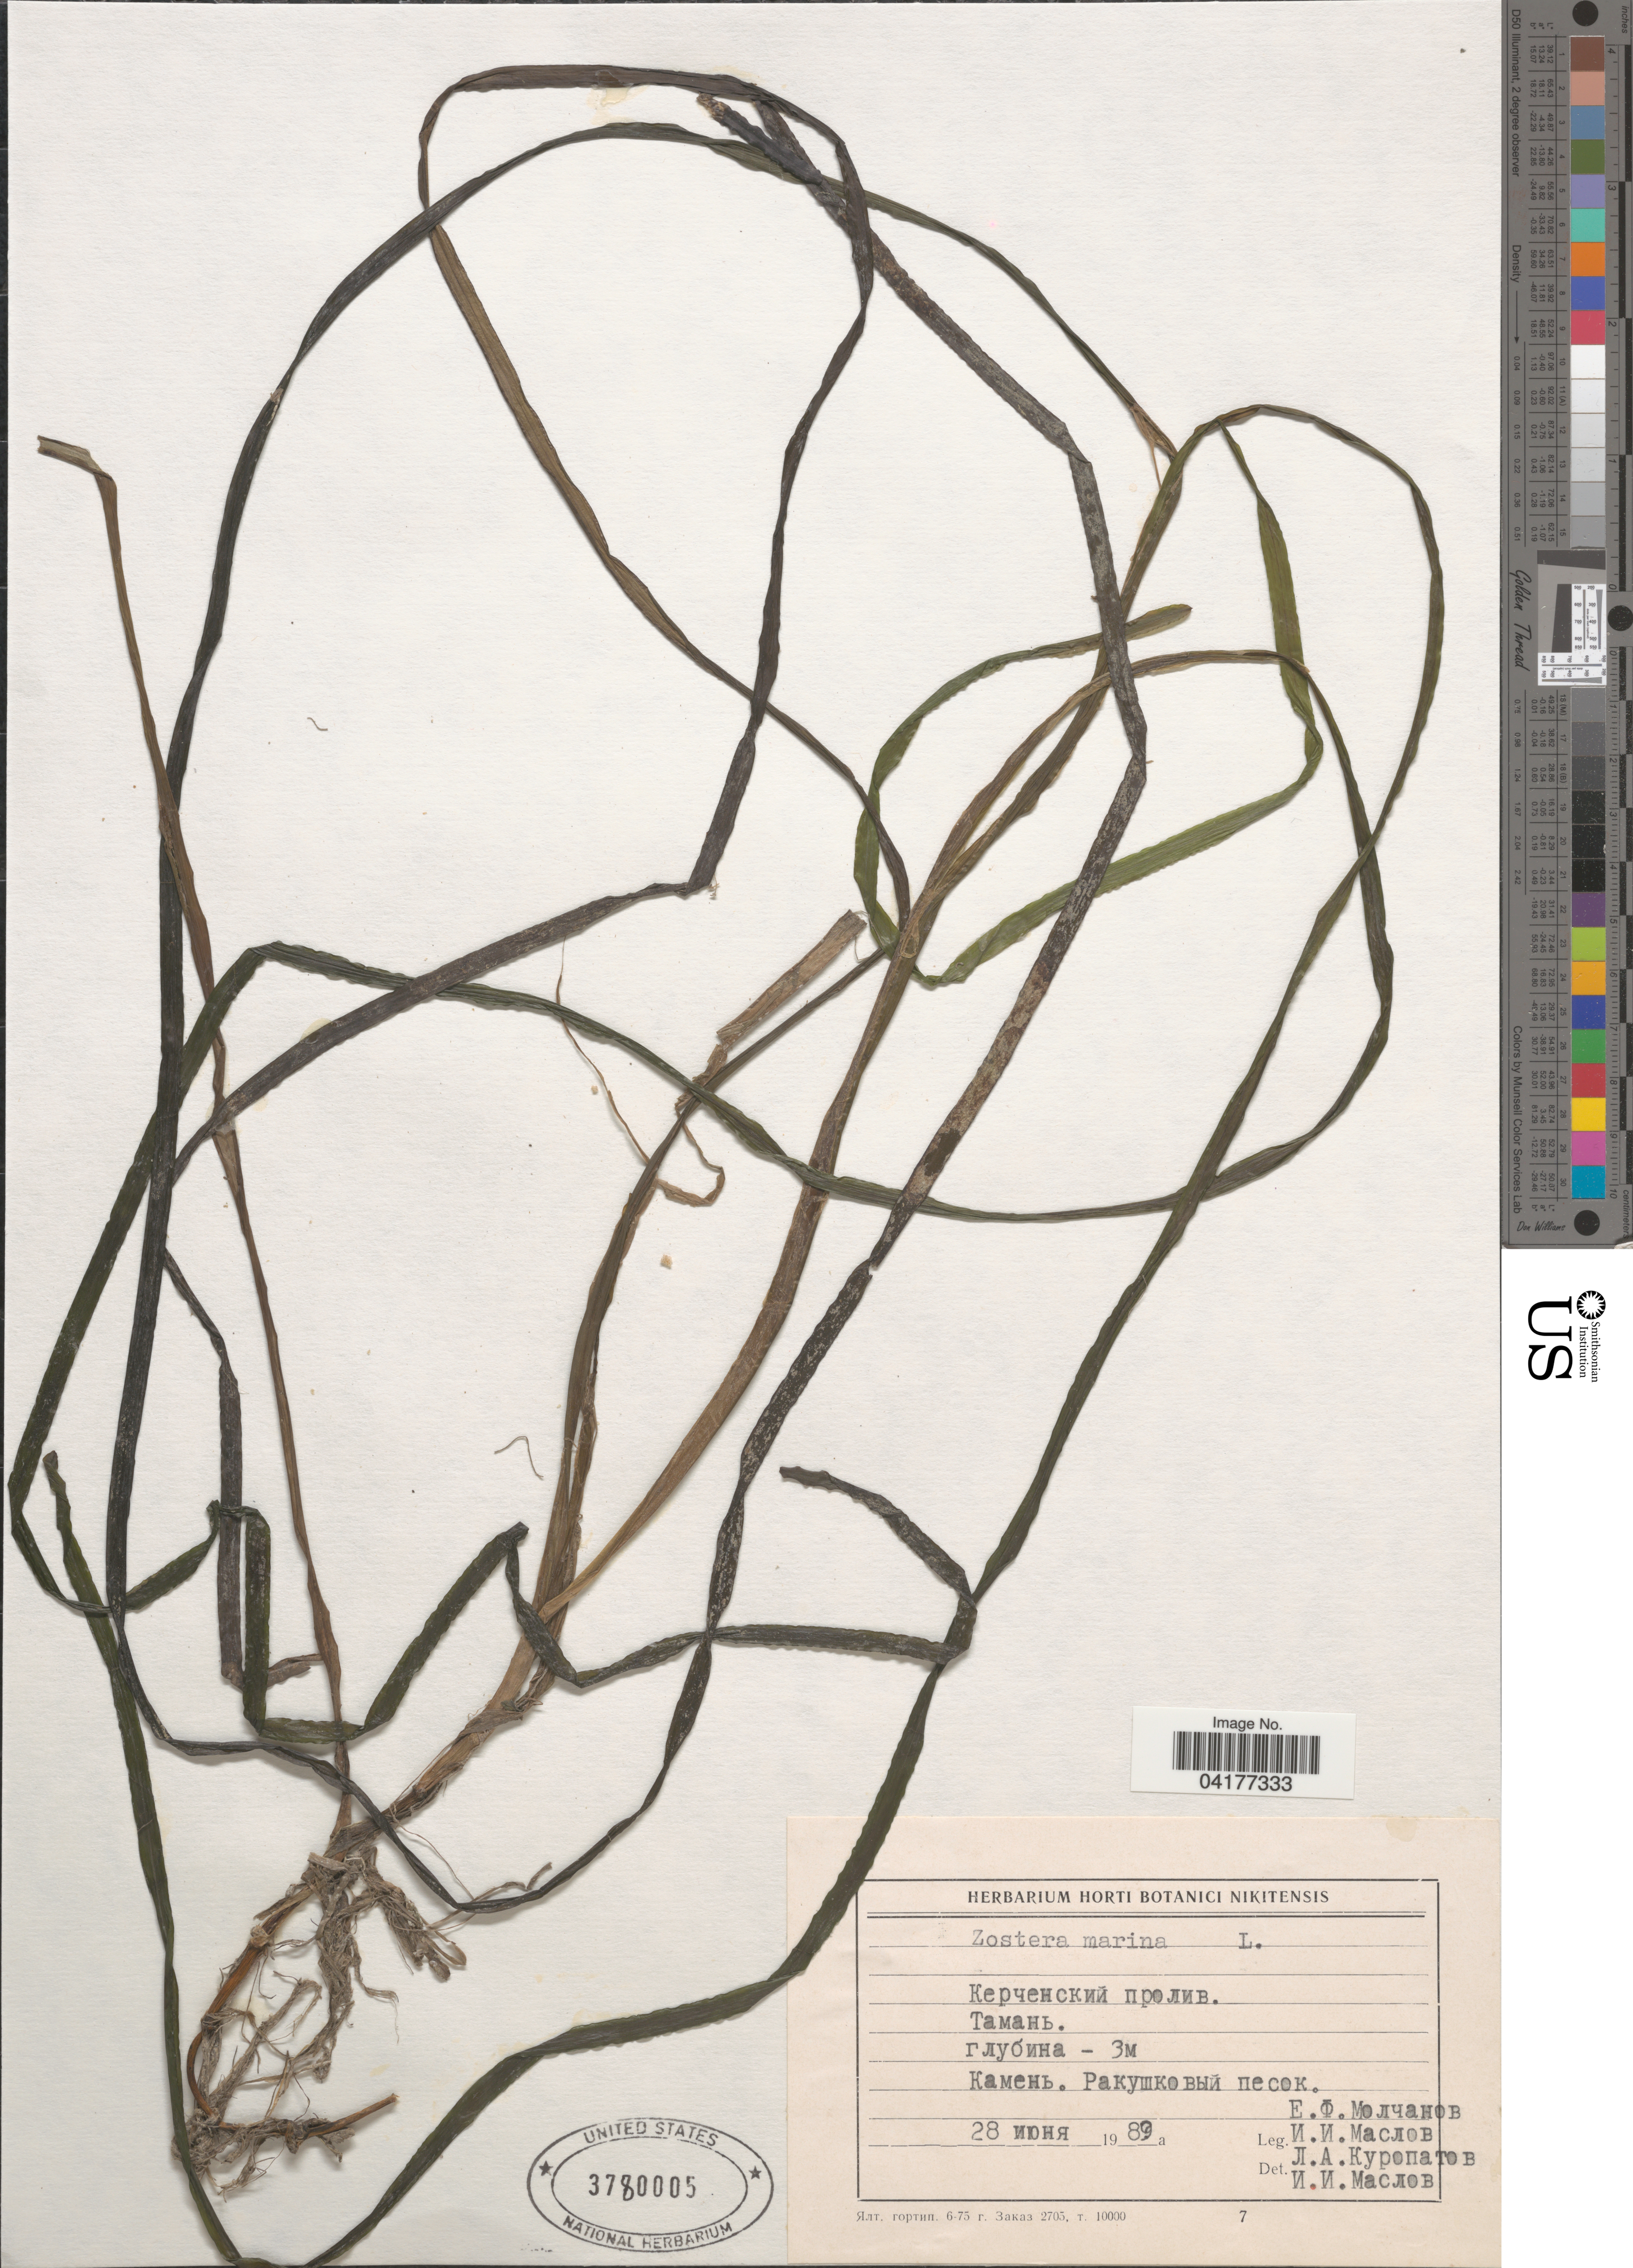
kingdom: Plantae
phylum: Tracheophyta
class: Liliopsida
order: Alismatales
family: Zosteraceae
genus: Zostera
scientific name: Zostera marina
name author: L.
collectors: E. Molchanov, I. Maslov & L. Kuropatov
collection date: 1989-06-28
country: Ukraine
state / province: Crimea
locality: Kerch Strait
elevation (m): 3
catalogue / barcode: US 3780005